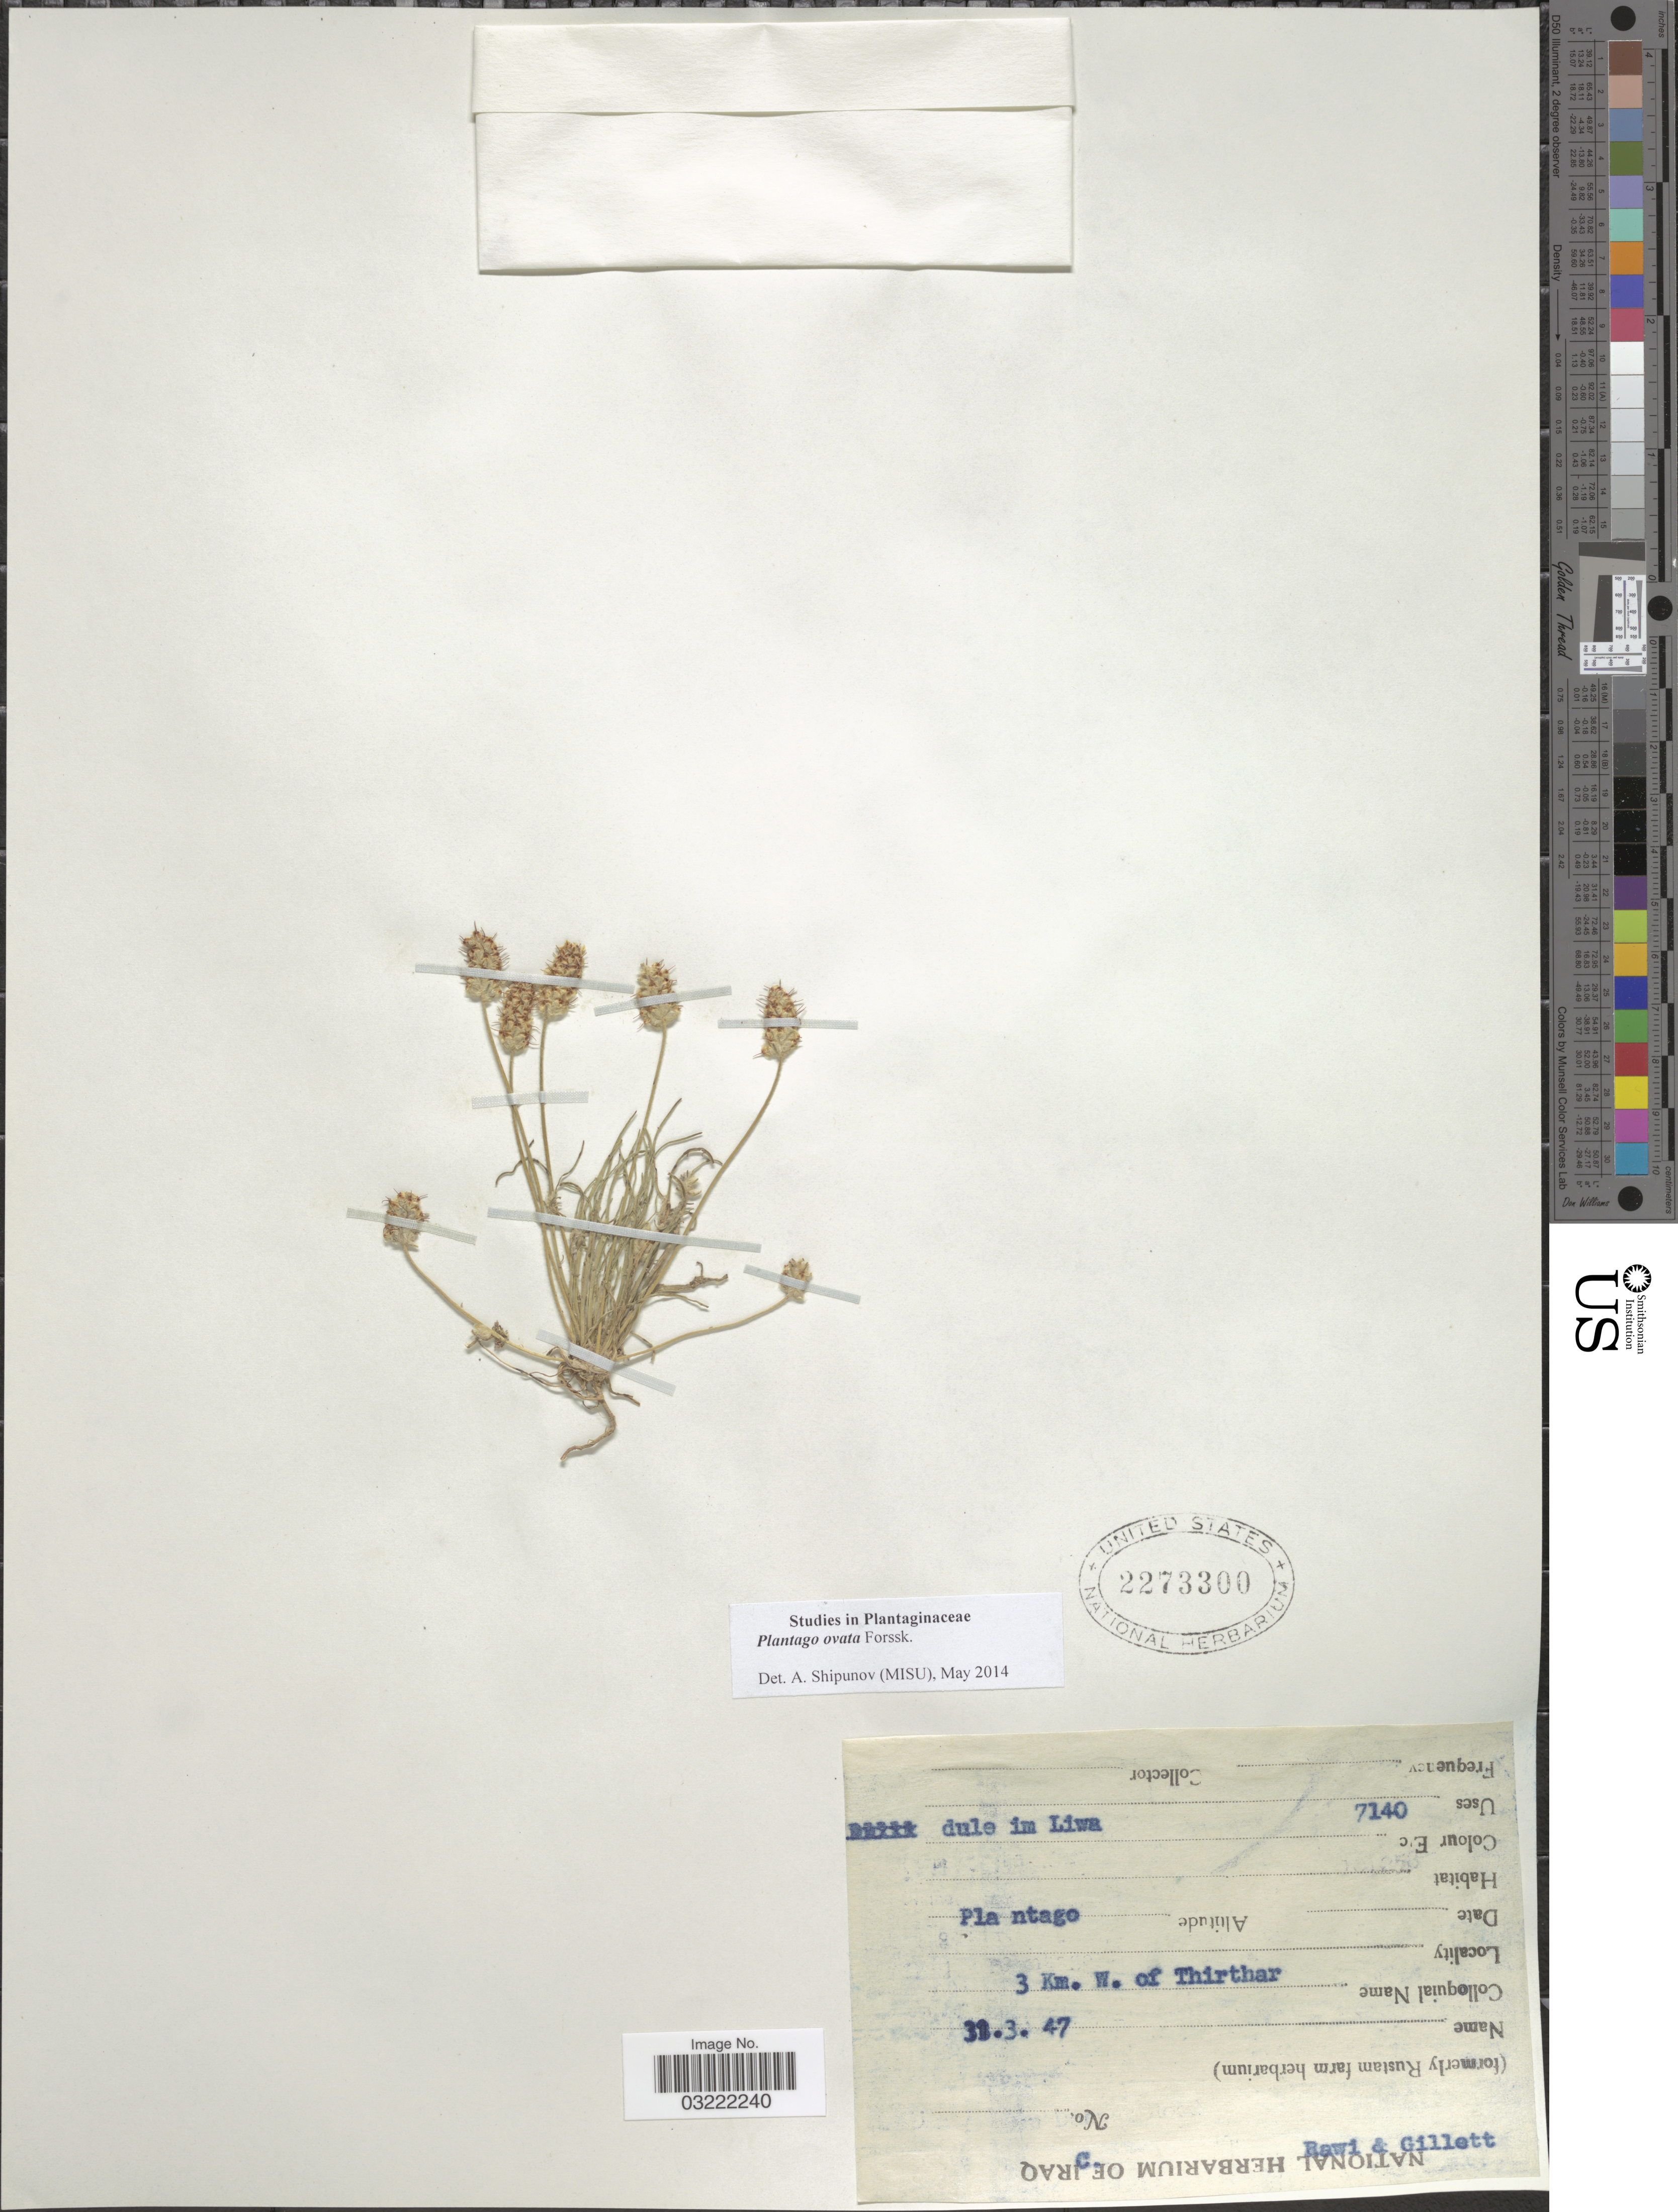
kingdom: Plantae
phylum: Tracheophyta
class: Magnoliopsida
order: Lamiales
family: Plantaginaceae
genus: Plantago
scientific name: Plantago ovata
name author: Forssk.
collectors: -. Rawi & Gillett, --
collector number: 7140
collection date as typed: Transcribed d/m/y: 31/3/47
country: Iraq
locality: Dule im Liwa. 3 Km. W. of Thirthar.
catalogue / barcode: US 2273300